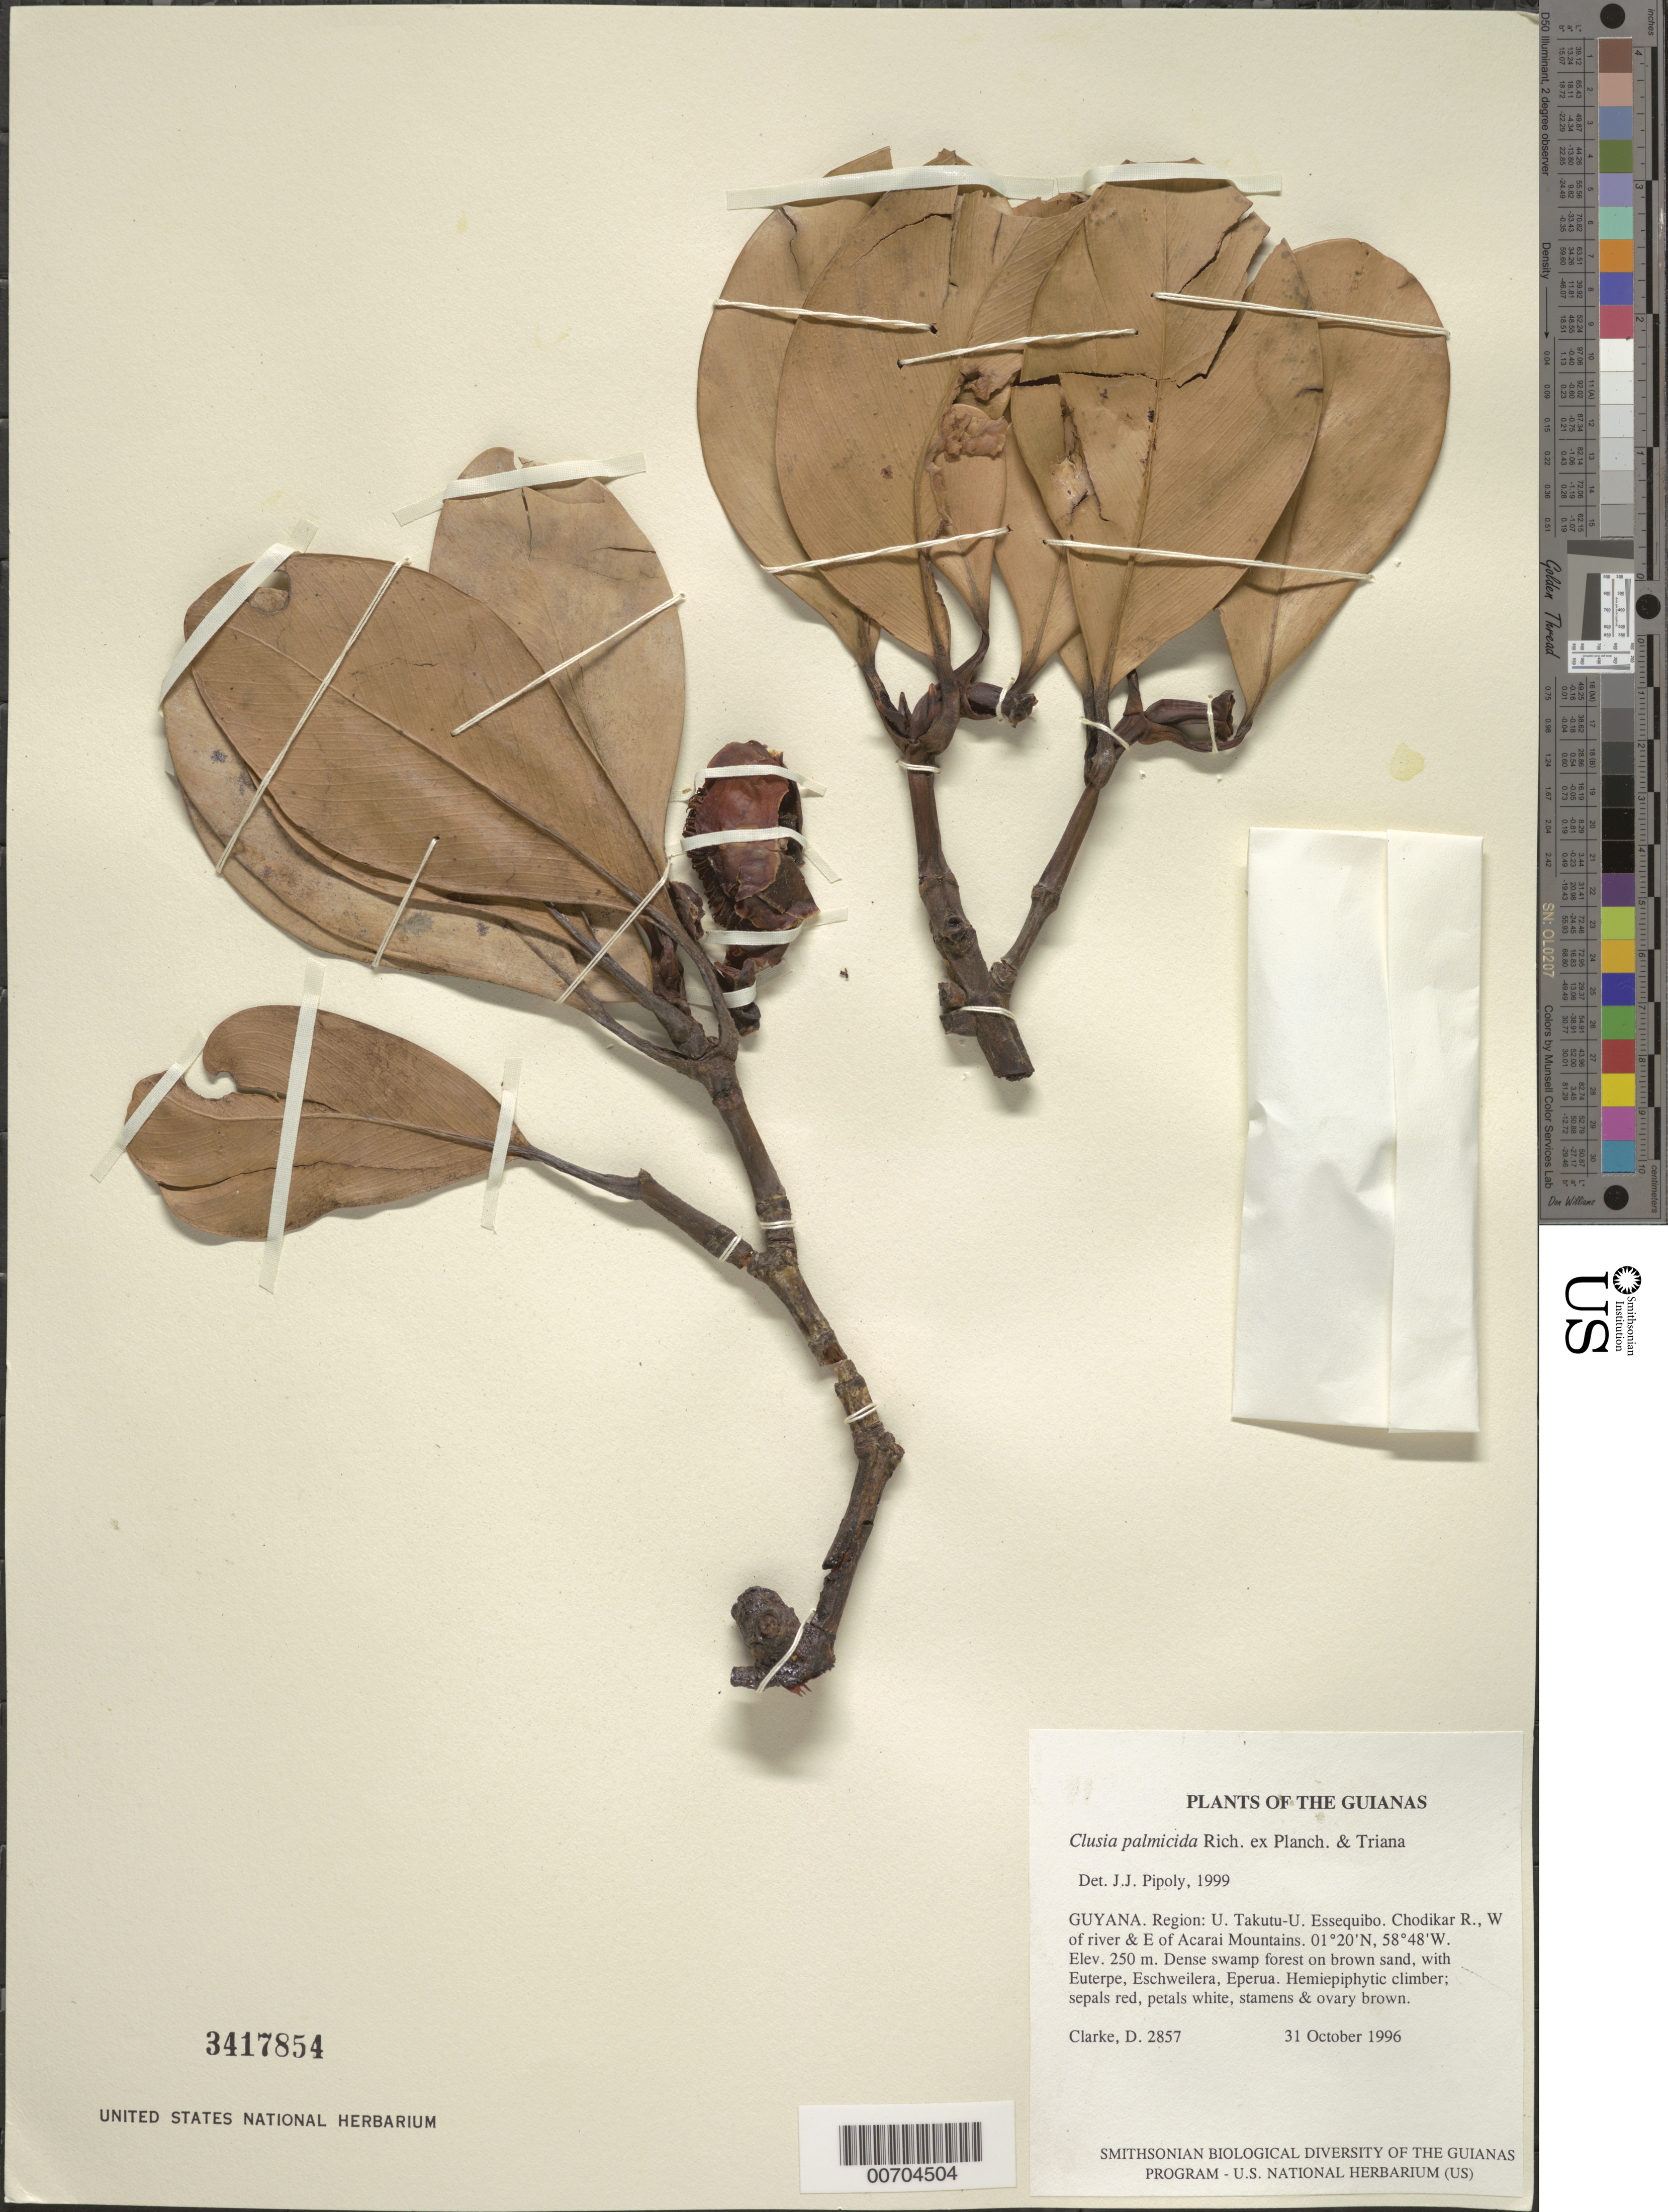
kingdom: Plantae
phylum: Tracheophyta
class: Magnoliopsida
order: Malpighiales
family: Clusiaceae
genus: Clusia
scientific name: Clusia palmicida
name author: Rich.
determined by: Pipoly, J. J., III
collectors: H. D. Clarke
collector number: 2857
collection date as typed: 31 October 1996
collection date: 1996-10-31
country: Guyana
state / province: U. Takutu-U. Essequibo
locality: Chodikar R., W of river & E of Acarai Mountains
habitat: Dense swamp forest on brown sand, with Euterpe, Eschweilera, Eperua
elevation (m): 250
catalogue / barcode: US 3417854